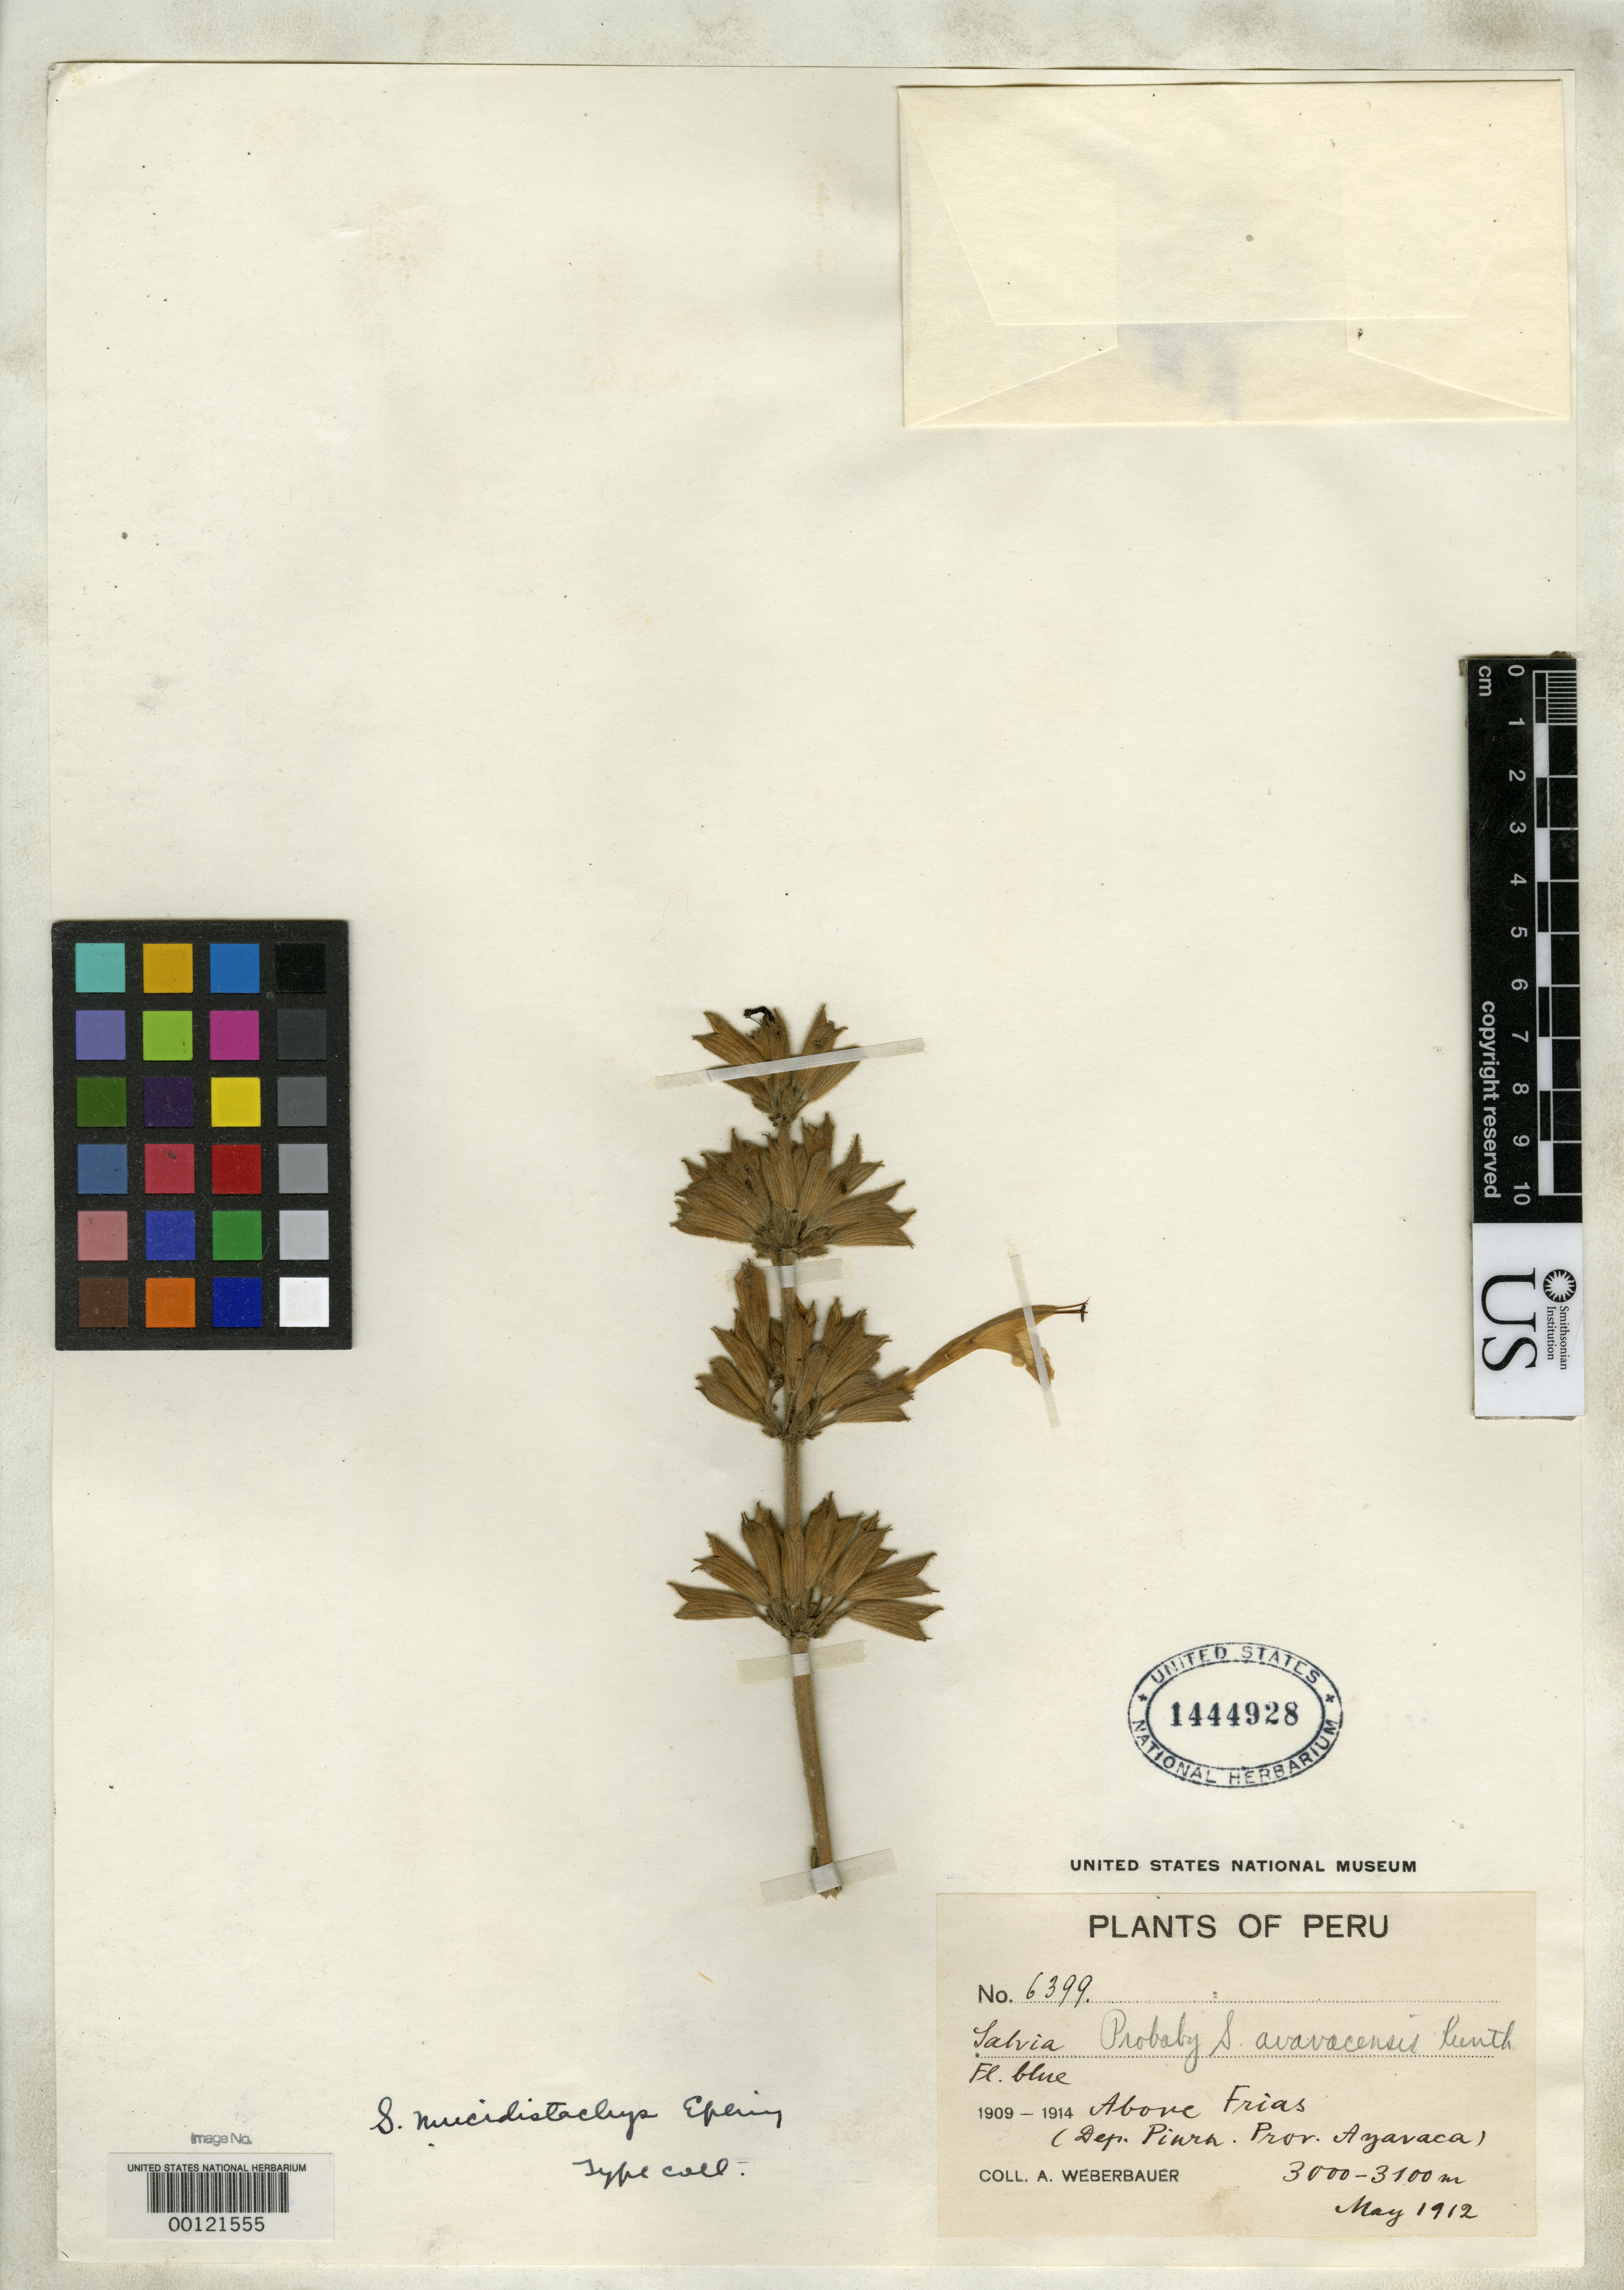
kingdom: Plantae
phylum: Tracheophyta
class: Magnoliopsida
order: Lamiales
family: Lamiaceae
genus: Salvia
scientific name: Salvia mucidistachys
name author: Epling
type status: Type Fragment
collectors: A. Weberbauer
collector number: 6399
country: Peru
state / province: Piura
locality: Ayavaca.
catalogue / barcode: US 1444928